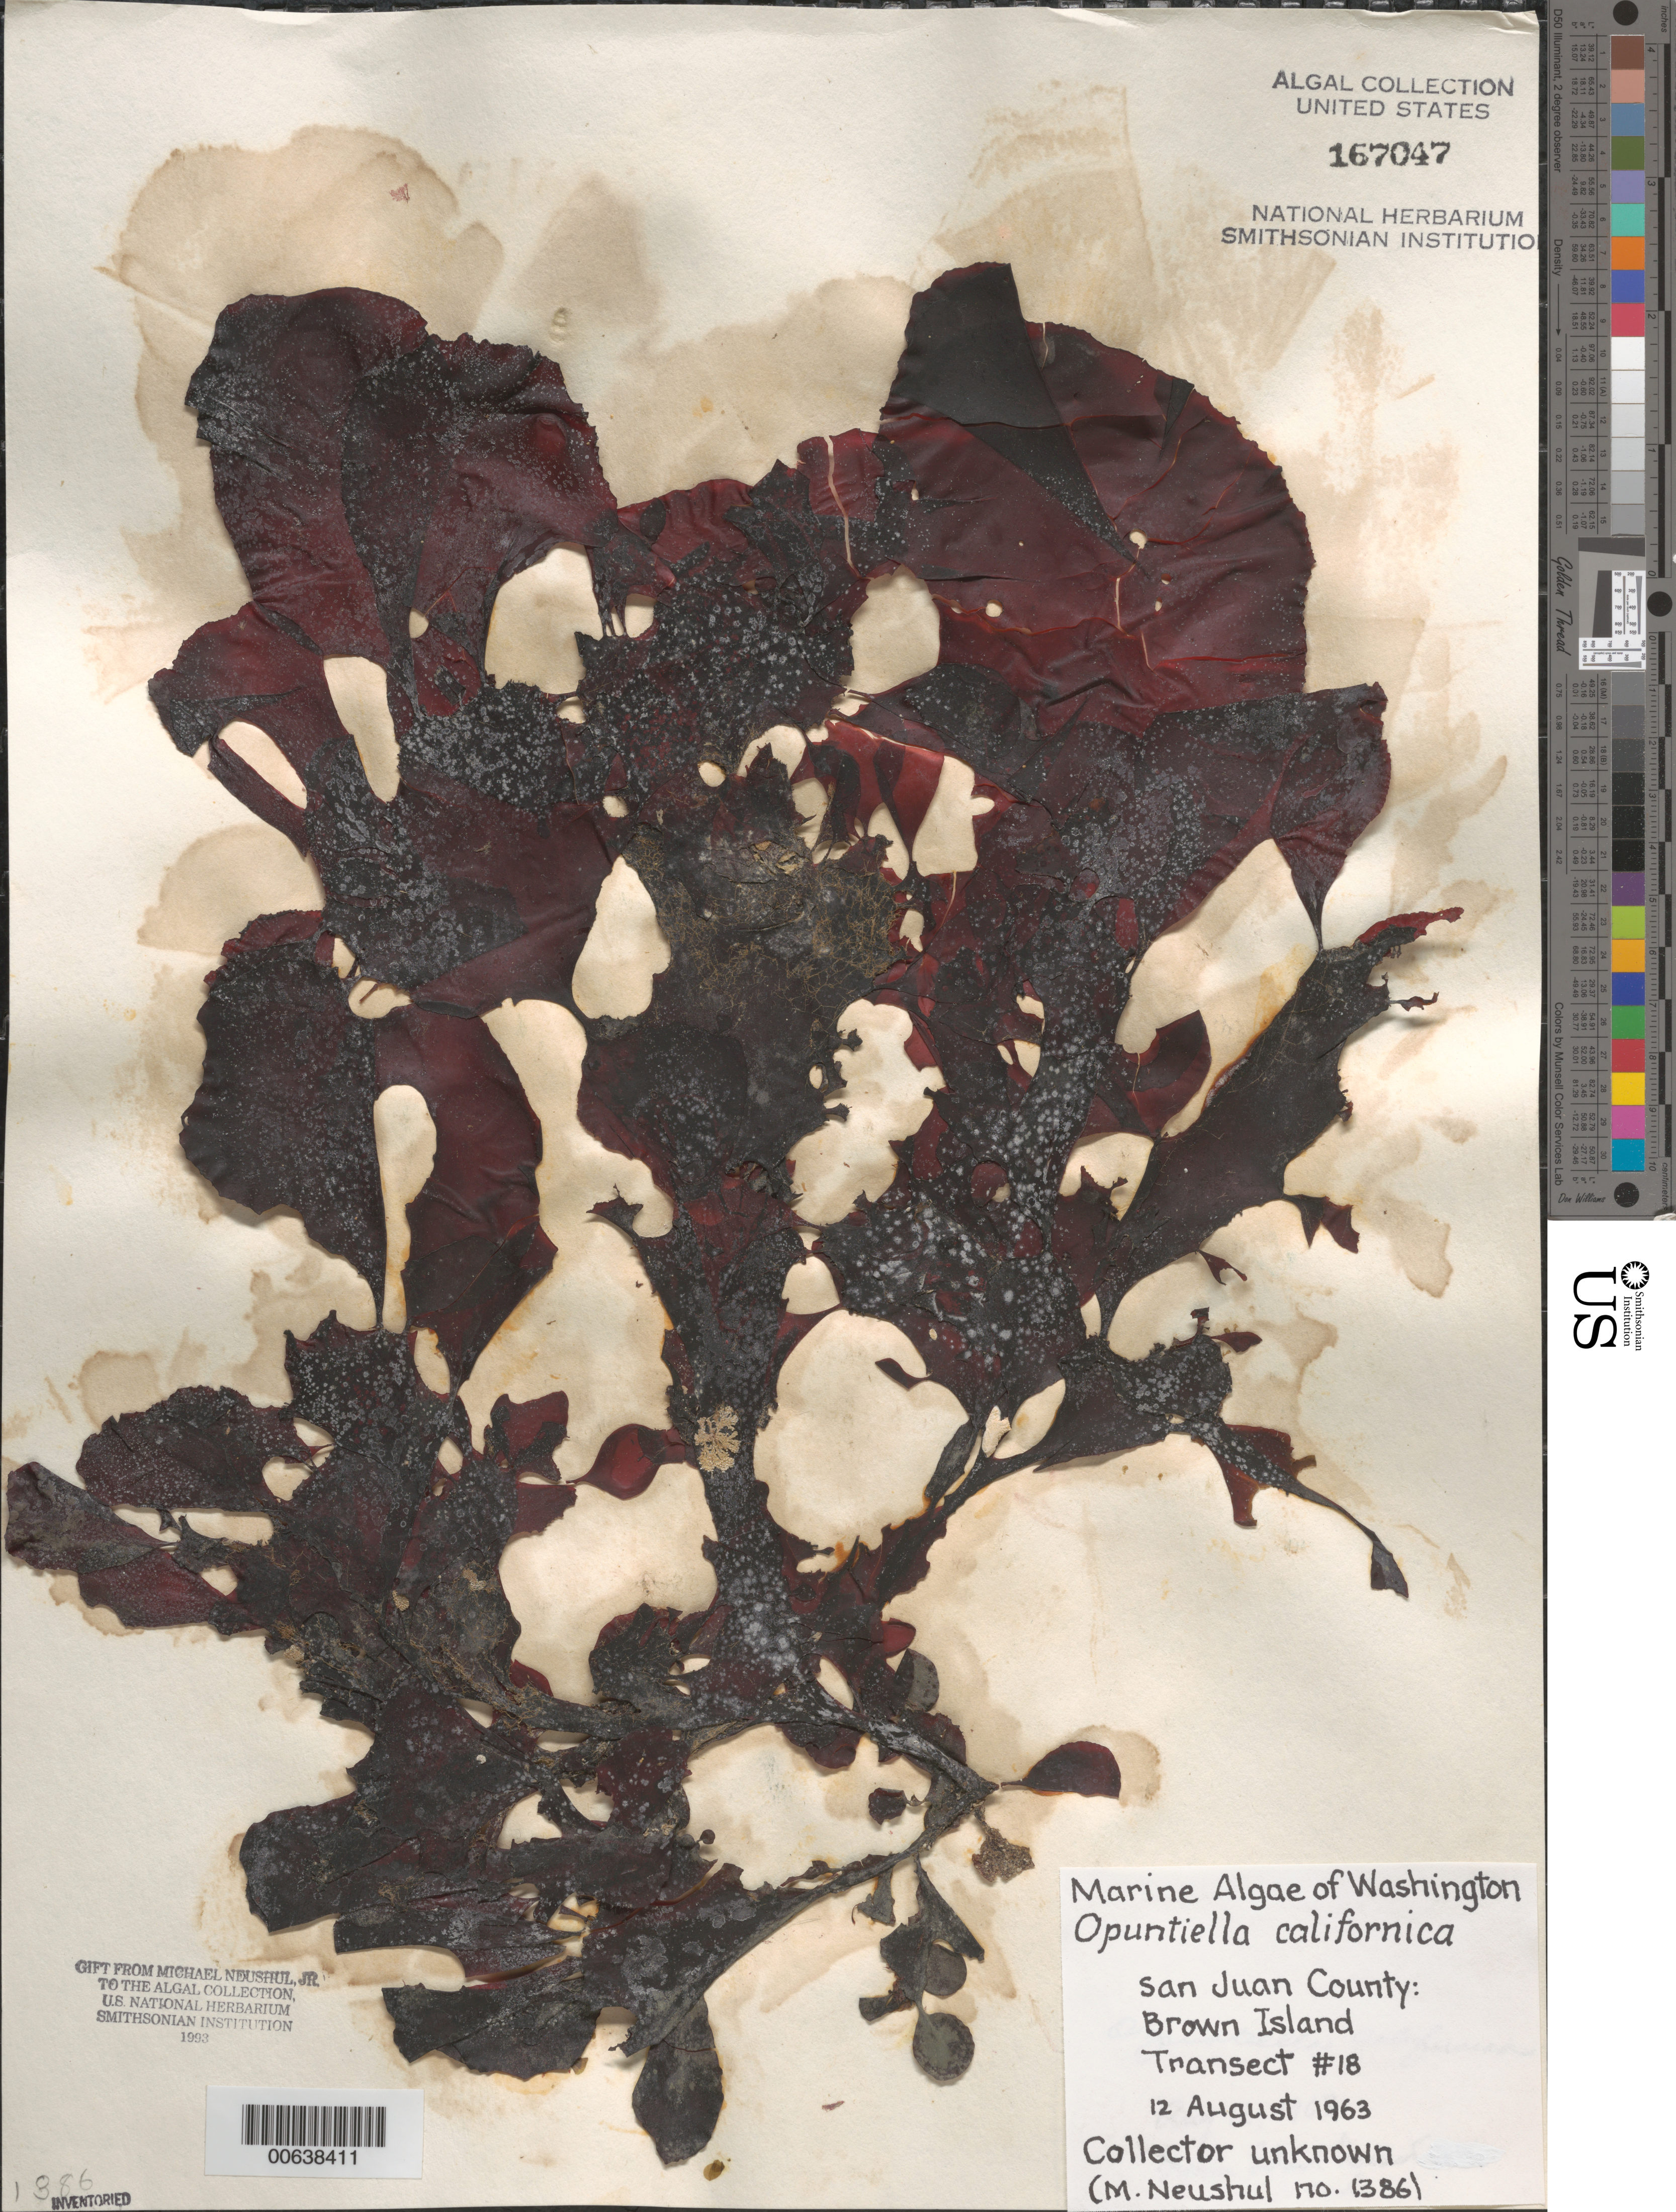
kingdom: Plantae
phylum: Rhodophyta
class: Florideophyceae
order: Gigartinales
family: Furcellariaceae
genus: Opuntiella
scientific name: Opuntiella californica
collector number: Neushul 1386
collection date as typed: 12 Aug 1963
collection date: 1963-08-12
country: United States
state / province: Washington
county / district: San Juan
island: Brown Island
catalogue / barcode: US 167047